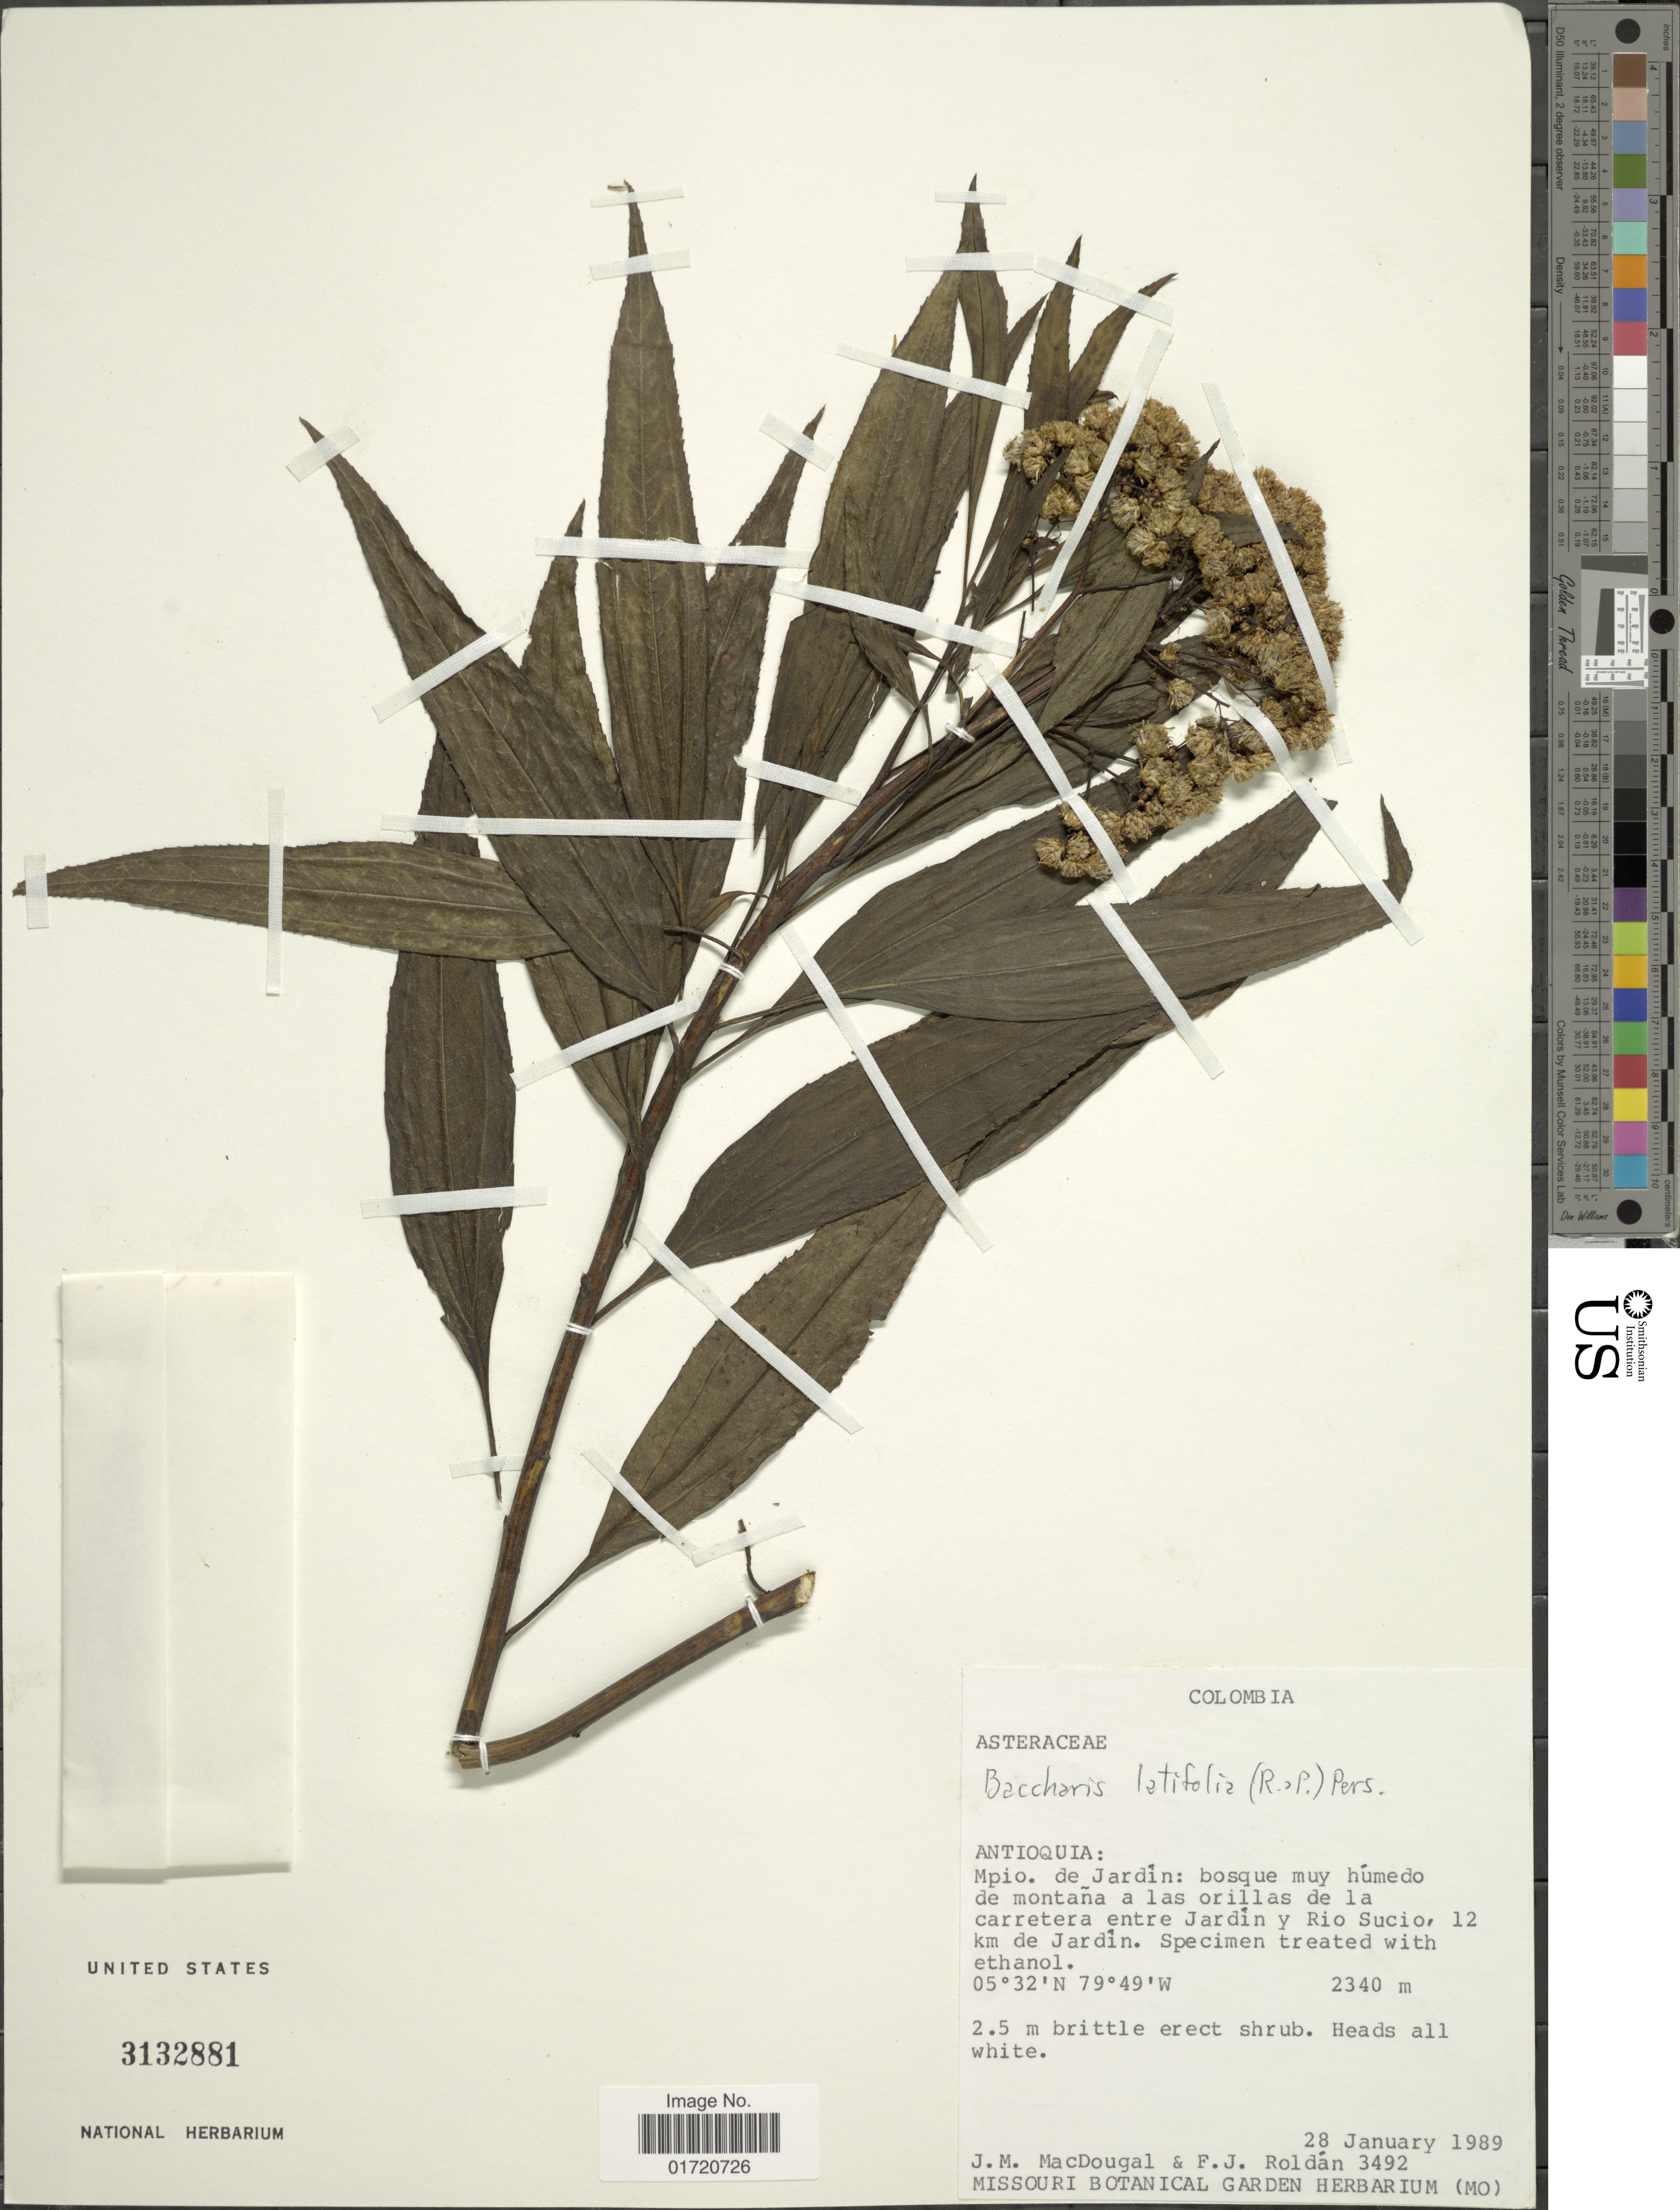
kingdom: Plantae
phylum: Tracheophyta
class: Magnoliopsida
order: Asterales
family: Asteraceae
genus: Baccharis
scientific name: Baccharis latifolia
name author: (Ruiz & Pav.) Pers.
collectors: J. M. MacDougal & F. J. Roldán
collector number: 3492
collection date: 1989-01-28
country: Colombia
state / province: Antioquia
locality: Mpio. de Jardin, entre Jardin y Rio Sucio, 12 km de Jardin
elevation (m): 2340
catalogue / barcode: US 3132881